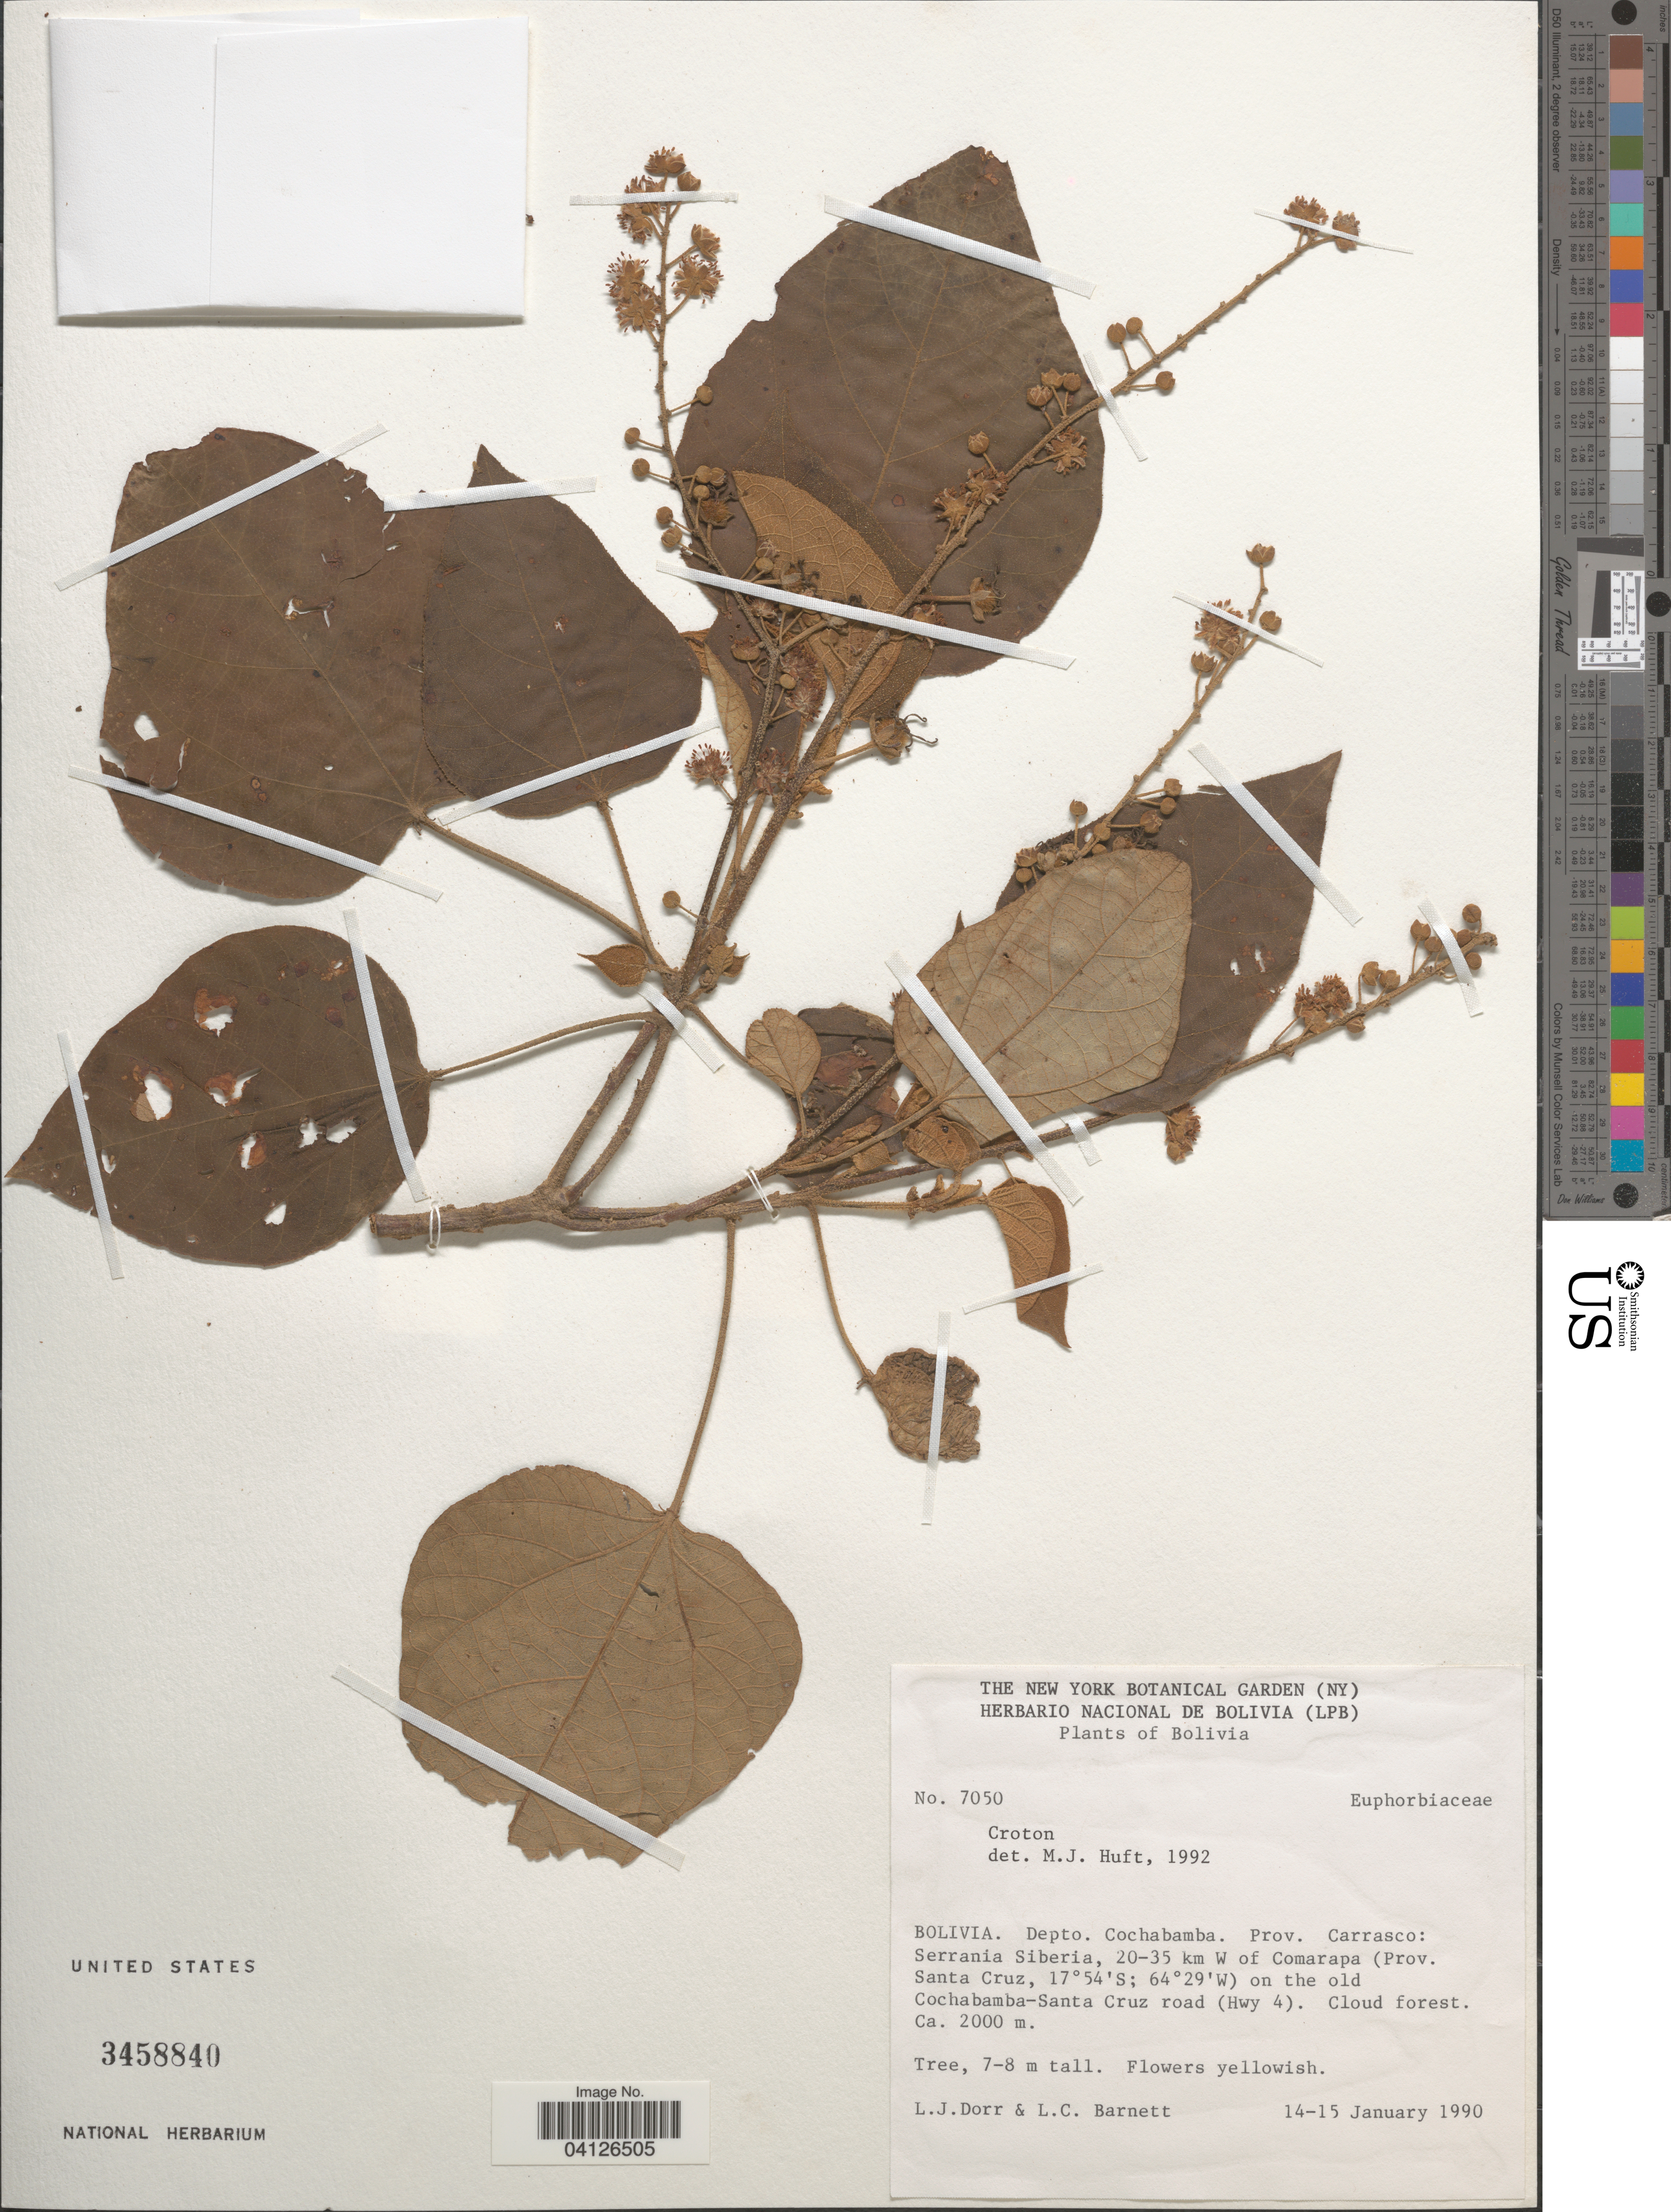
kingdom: Plantae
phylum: Tracheophyta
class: Magnoliopsida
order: Malpighiales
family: Euphorbiaceae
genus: Croton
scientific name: Croton sp.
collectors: L. J. Dorr & L. C. Barnett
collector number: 7050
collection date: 1990-01-14/1990-01-15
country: Bolivia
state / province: Cochabamba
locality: Depto. Cochabamba. Prov. Carrasco: Serrania Siberia, 20-35 km W of Comarapa (Prov. Santa Cruz) on the old Cochabamba-Santa Cruz road (Hwy 4).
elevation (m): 2000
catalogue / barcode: US 3458840